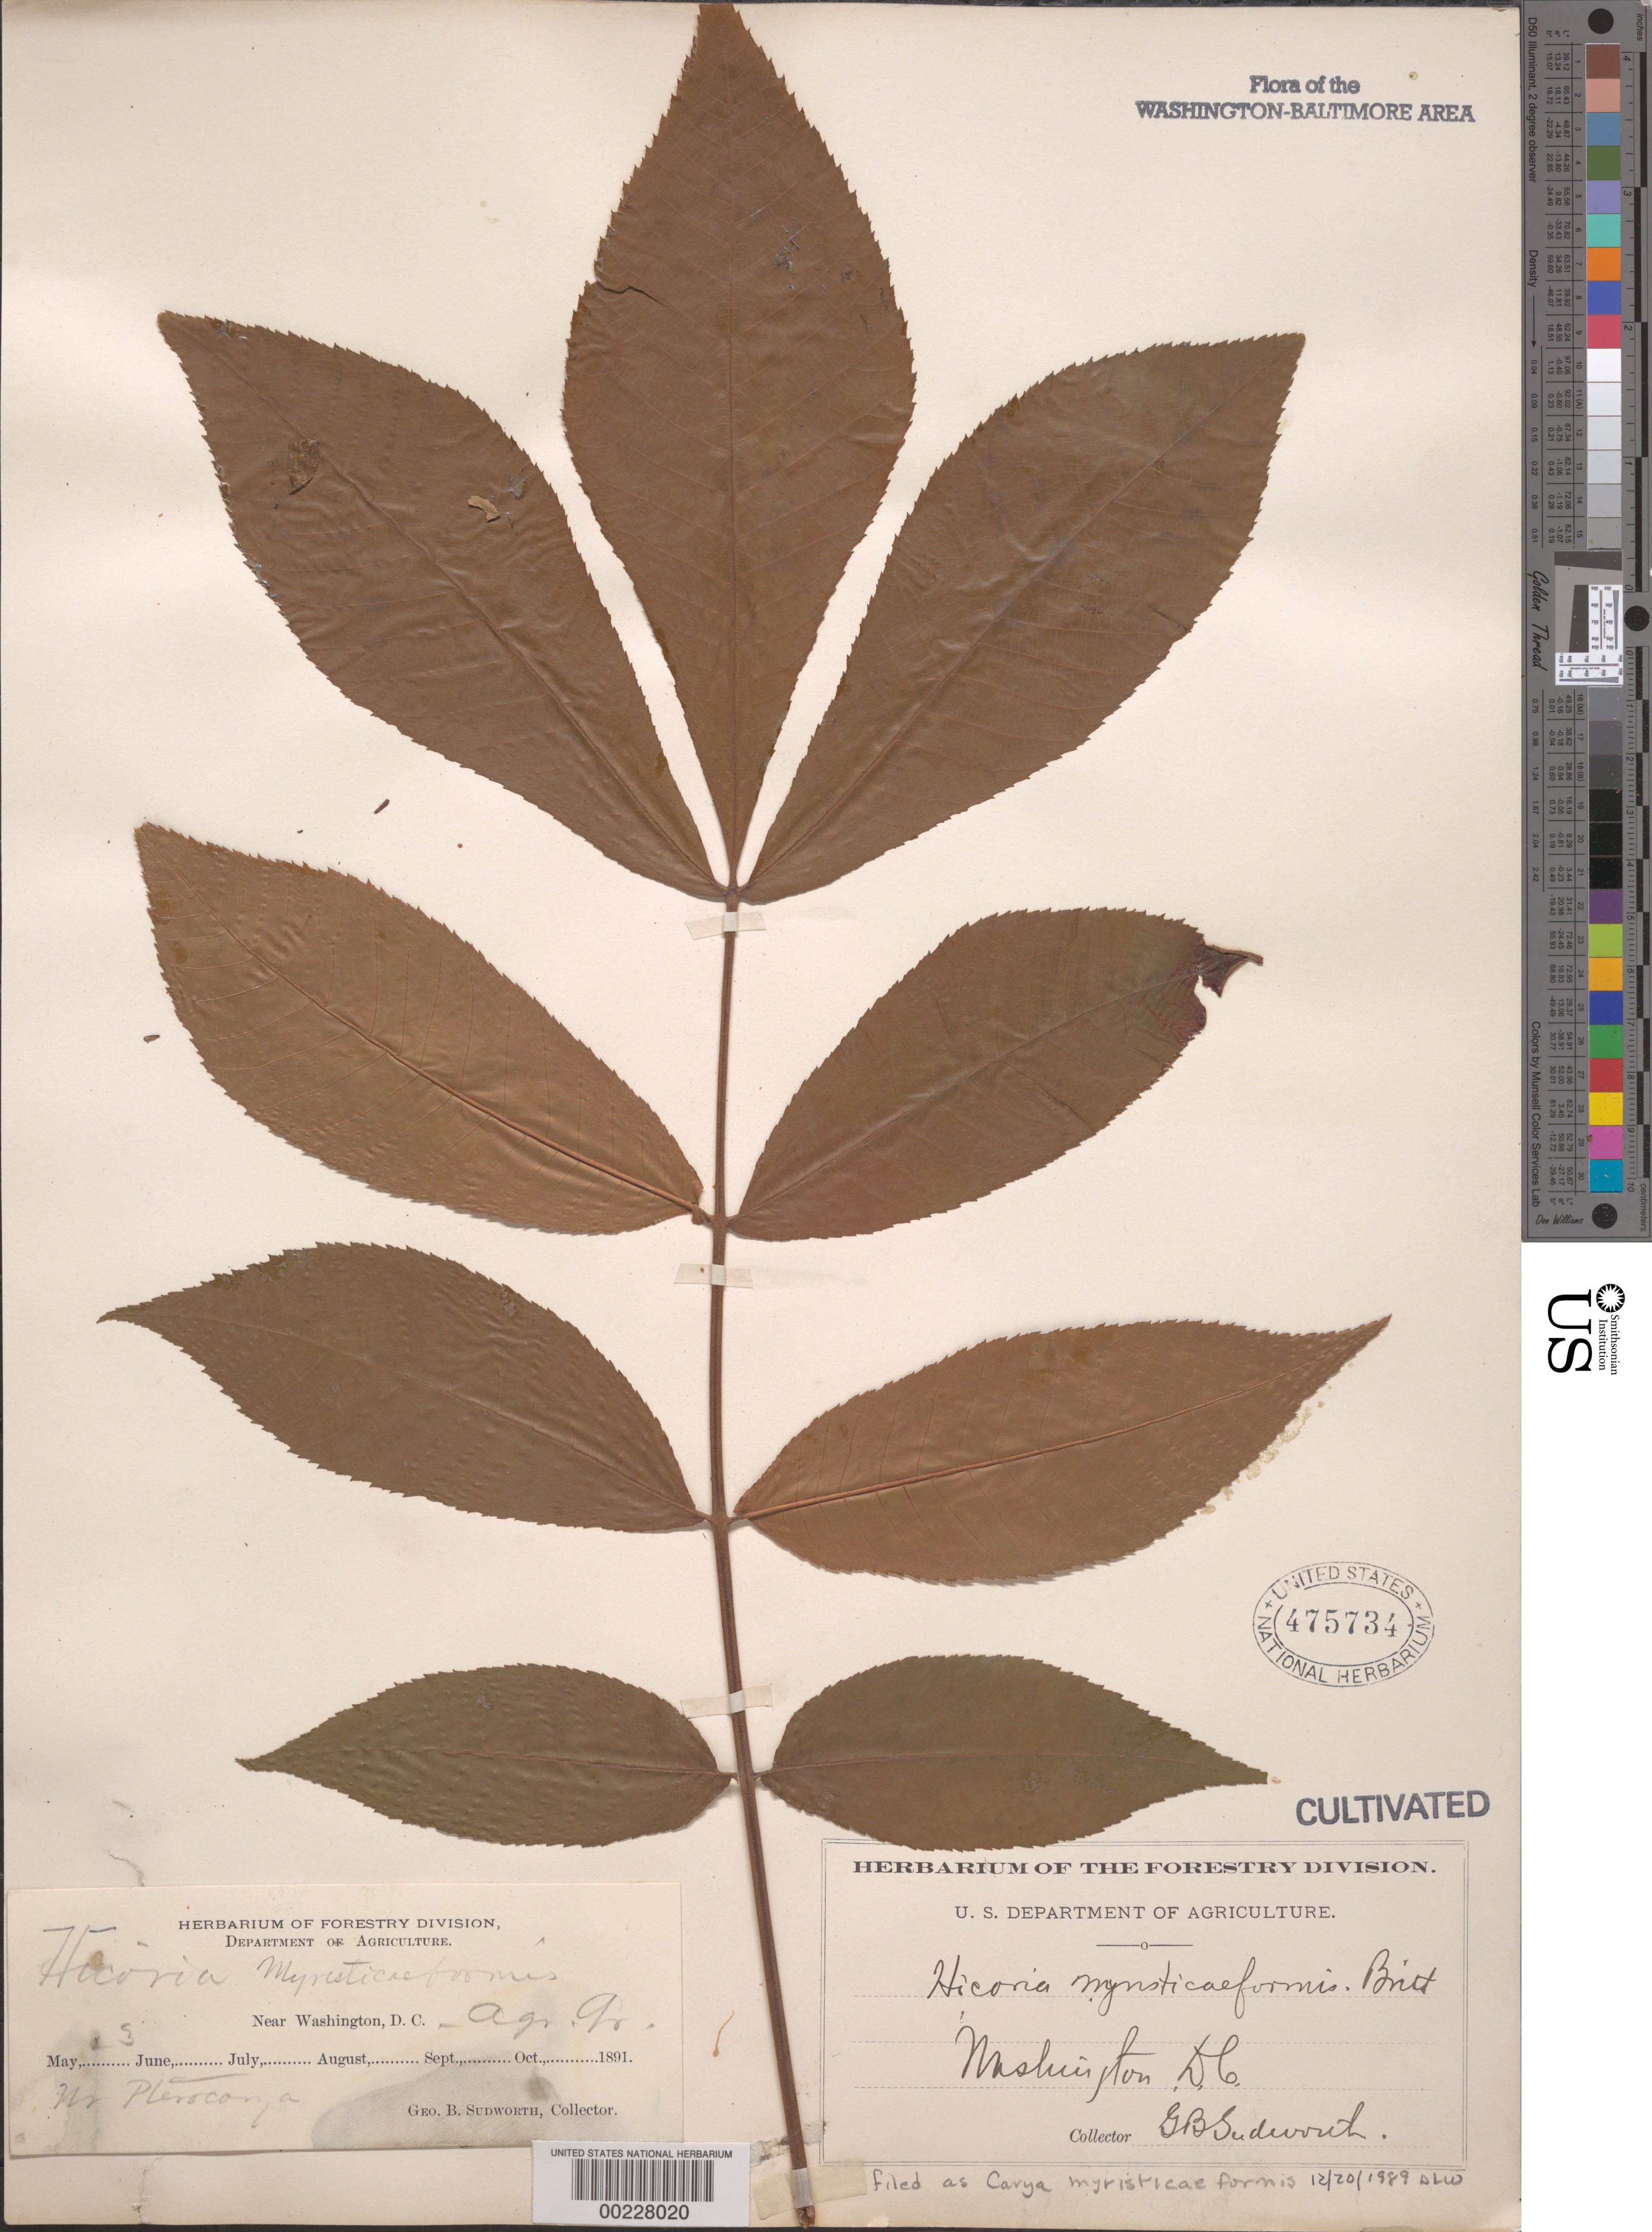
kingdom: Plantae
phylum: Tracheophyta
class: Magnoliopsida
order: Fagales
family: Juglandaceae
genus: Carya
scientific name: Carya myristiciformis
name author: (F. Michx.) Nutt.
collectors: G. B. Sudworth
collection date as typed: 03 May 1891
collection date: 1891-05-03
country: United States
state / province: District of Columbia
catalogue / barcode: US 475734